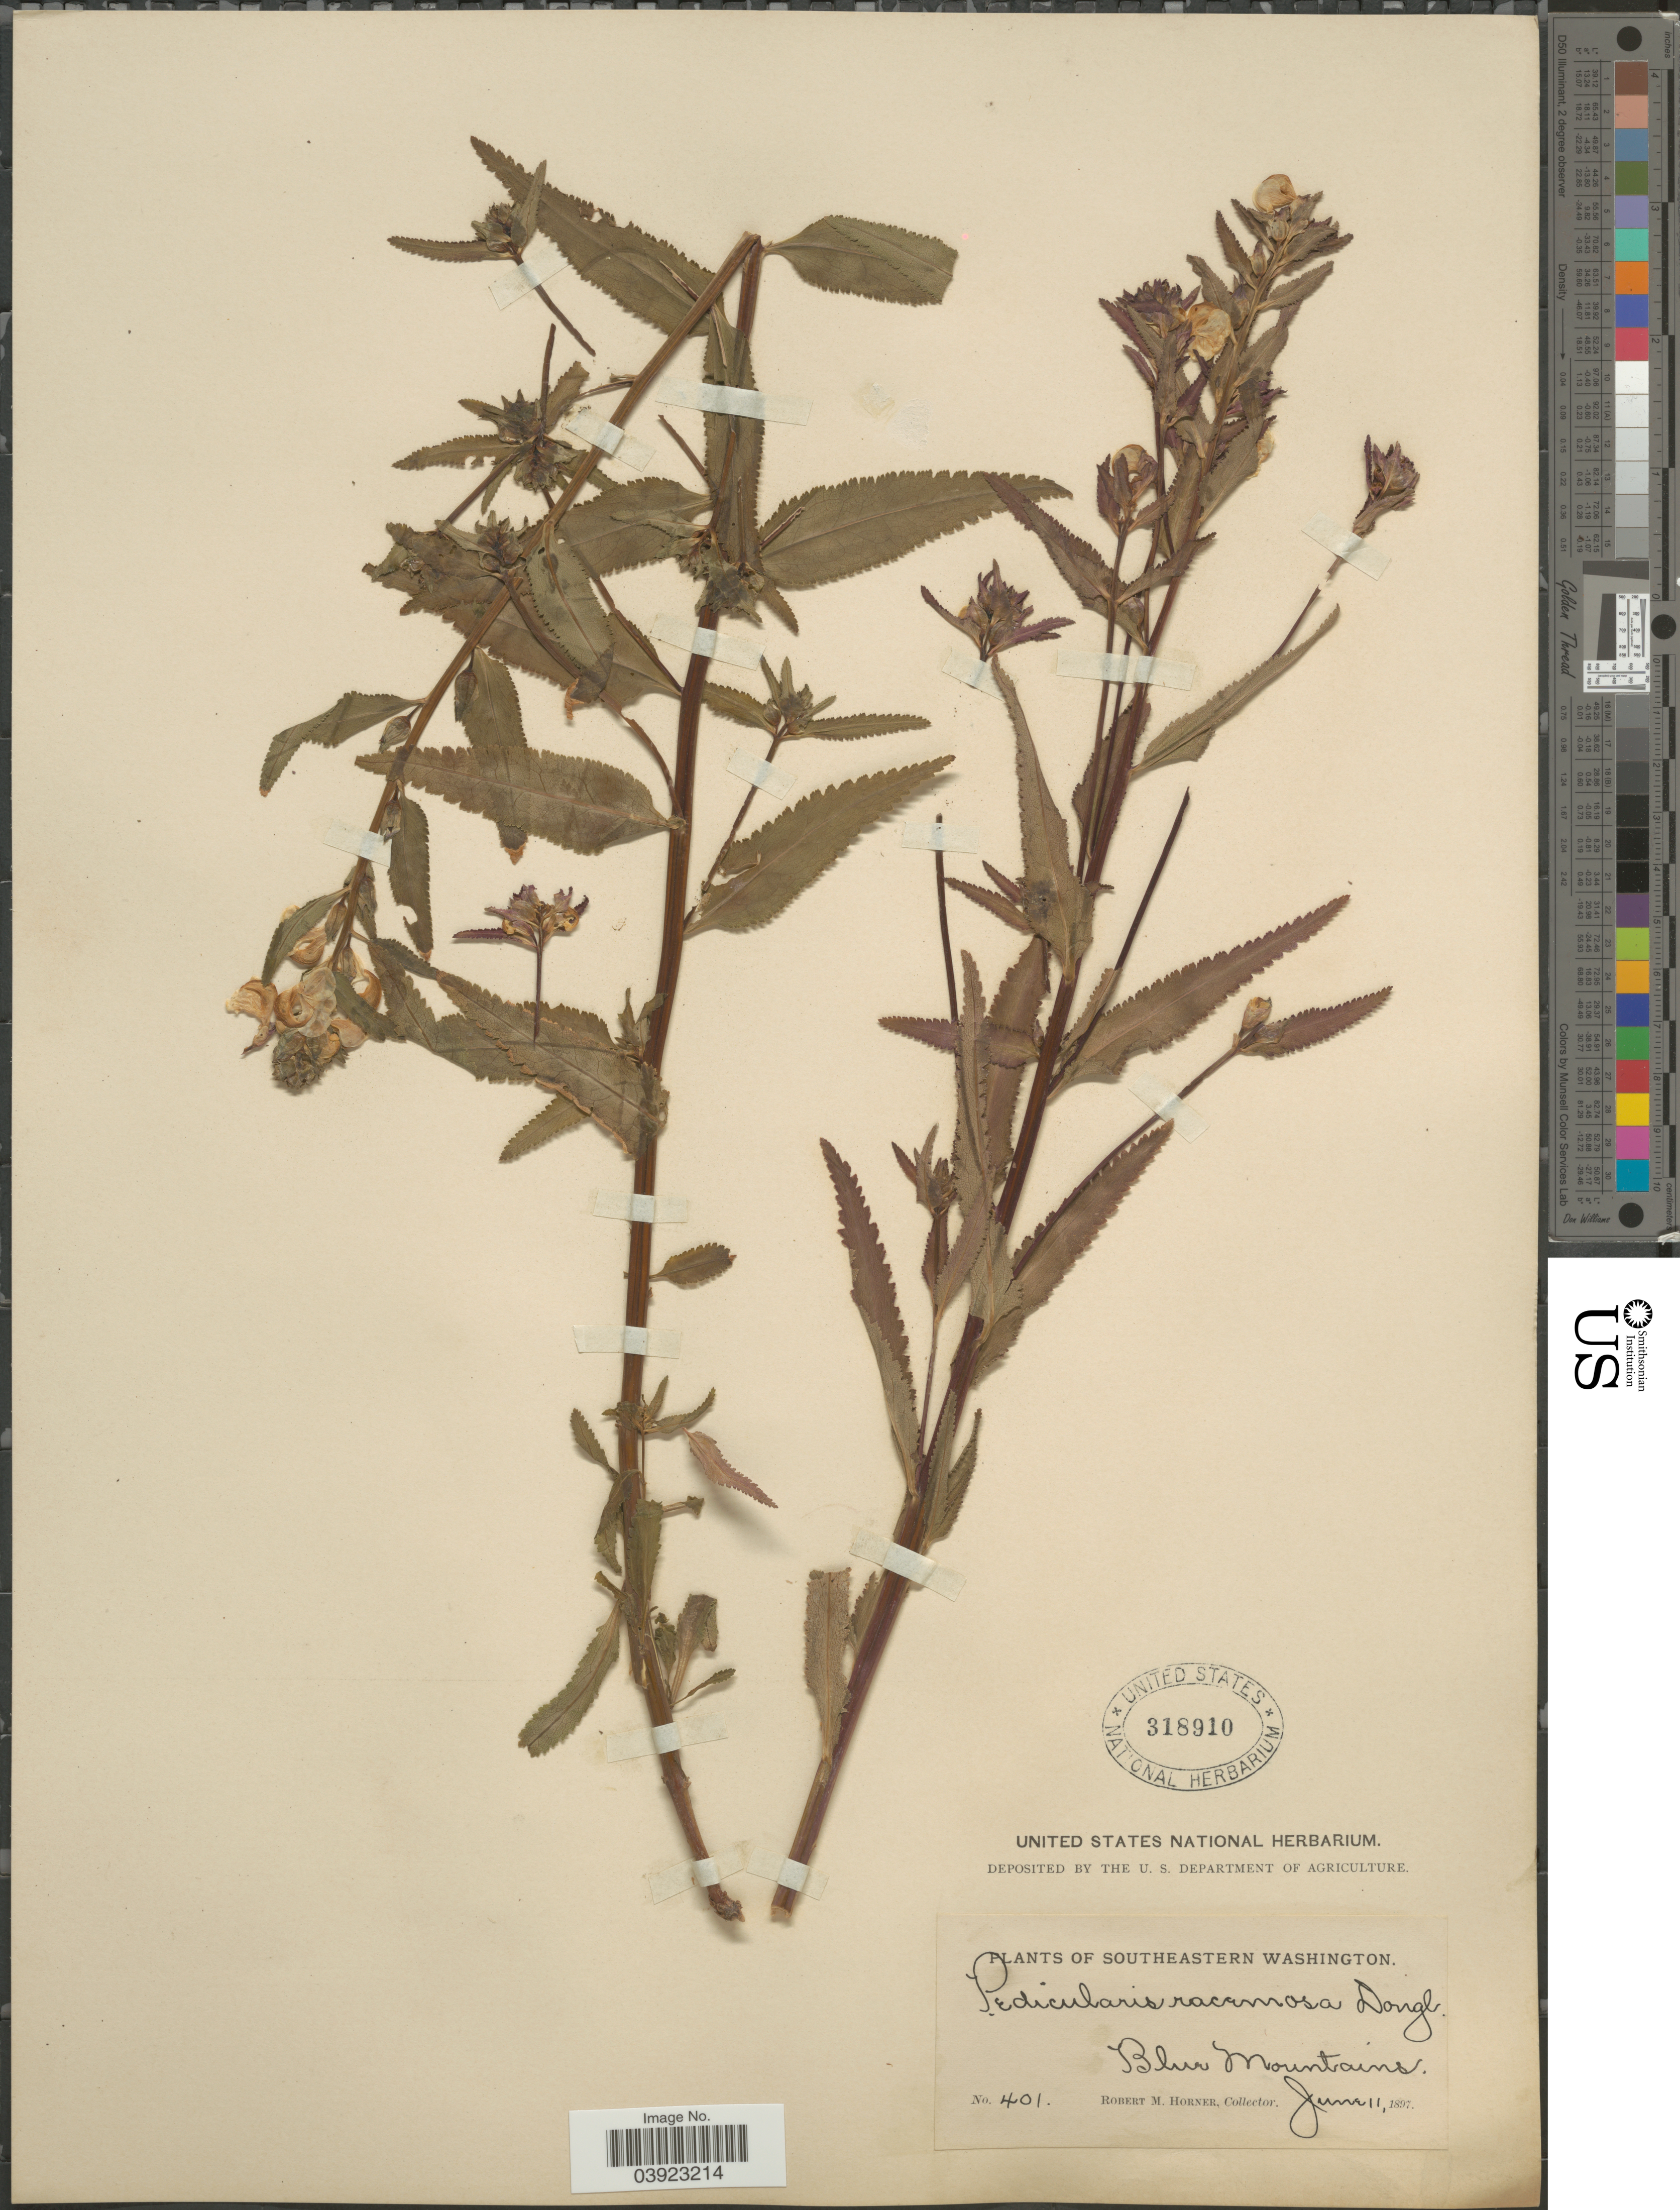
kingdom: Plantae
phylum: Tracheophyta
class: Magnoliopsida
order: Lamiales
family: Orobanchaceae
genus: Pedicularis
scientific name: Pedicularis racemosa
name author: Douglas ex Benth.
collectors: R. Horner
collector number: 401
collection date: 1897-06-11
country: United States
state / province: Washington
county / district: Clallam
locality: Southeastern Washington. Blue Mountains.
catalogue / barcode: US 318910